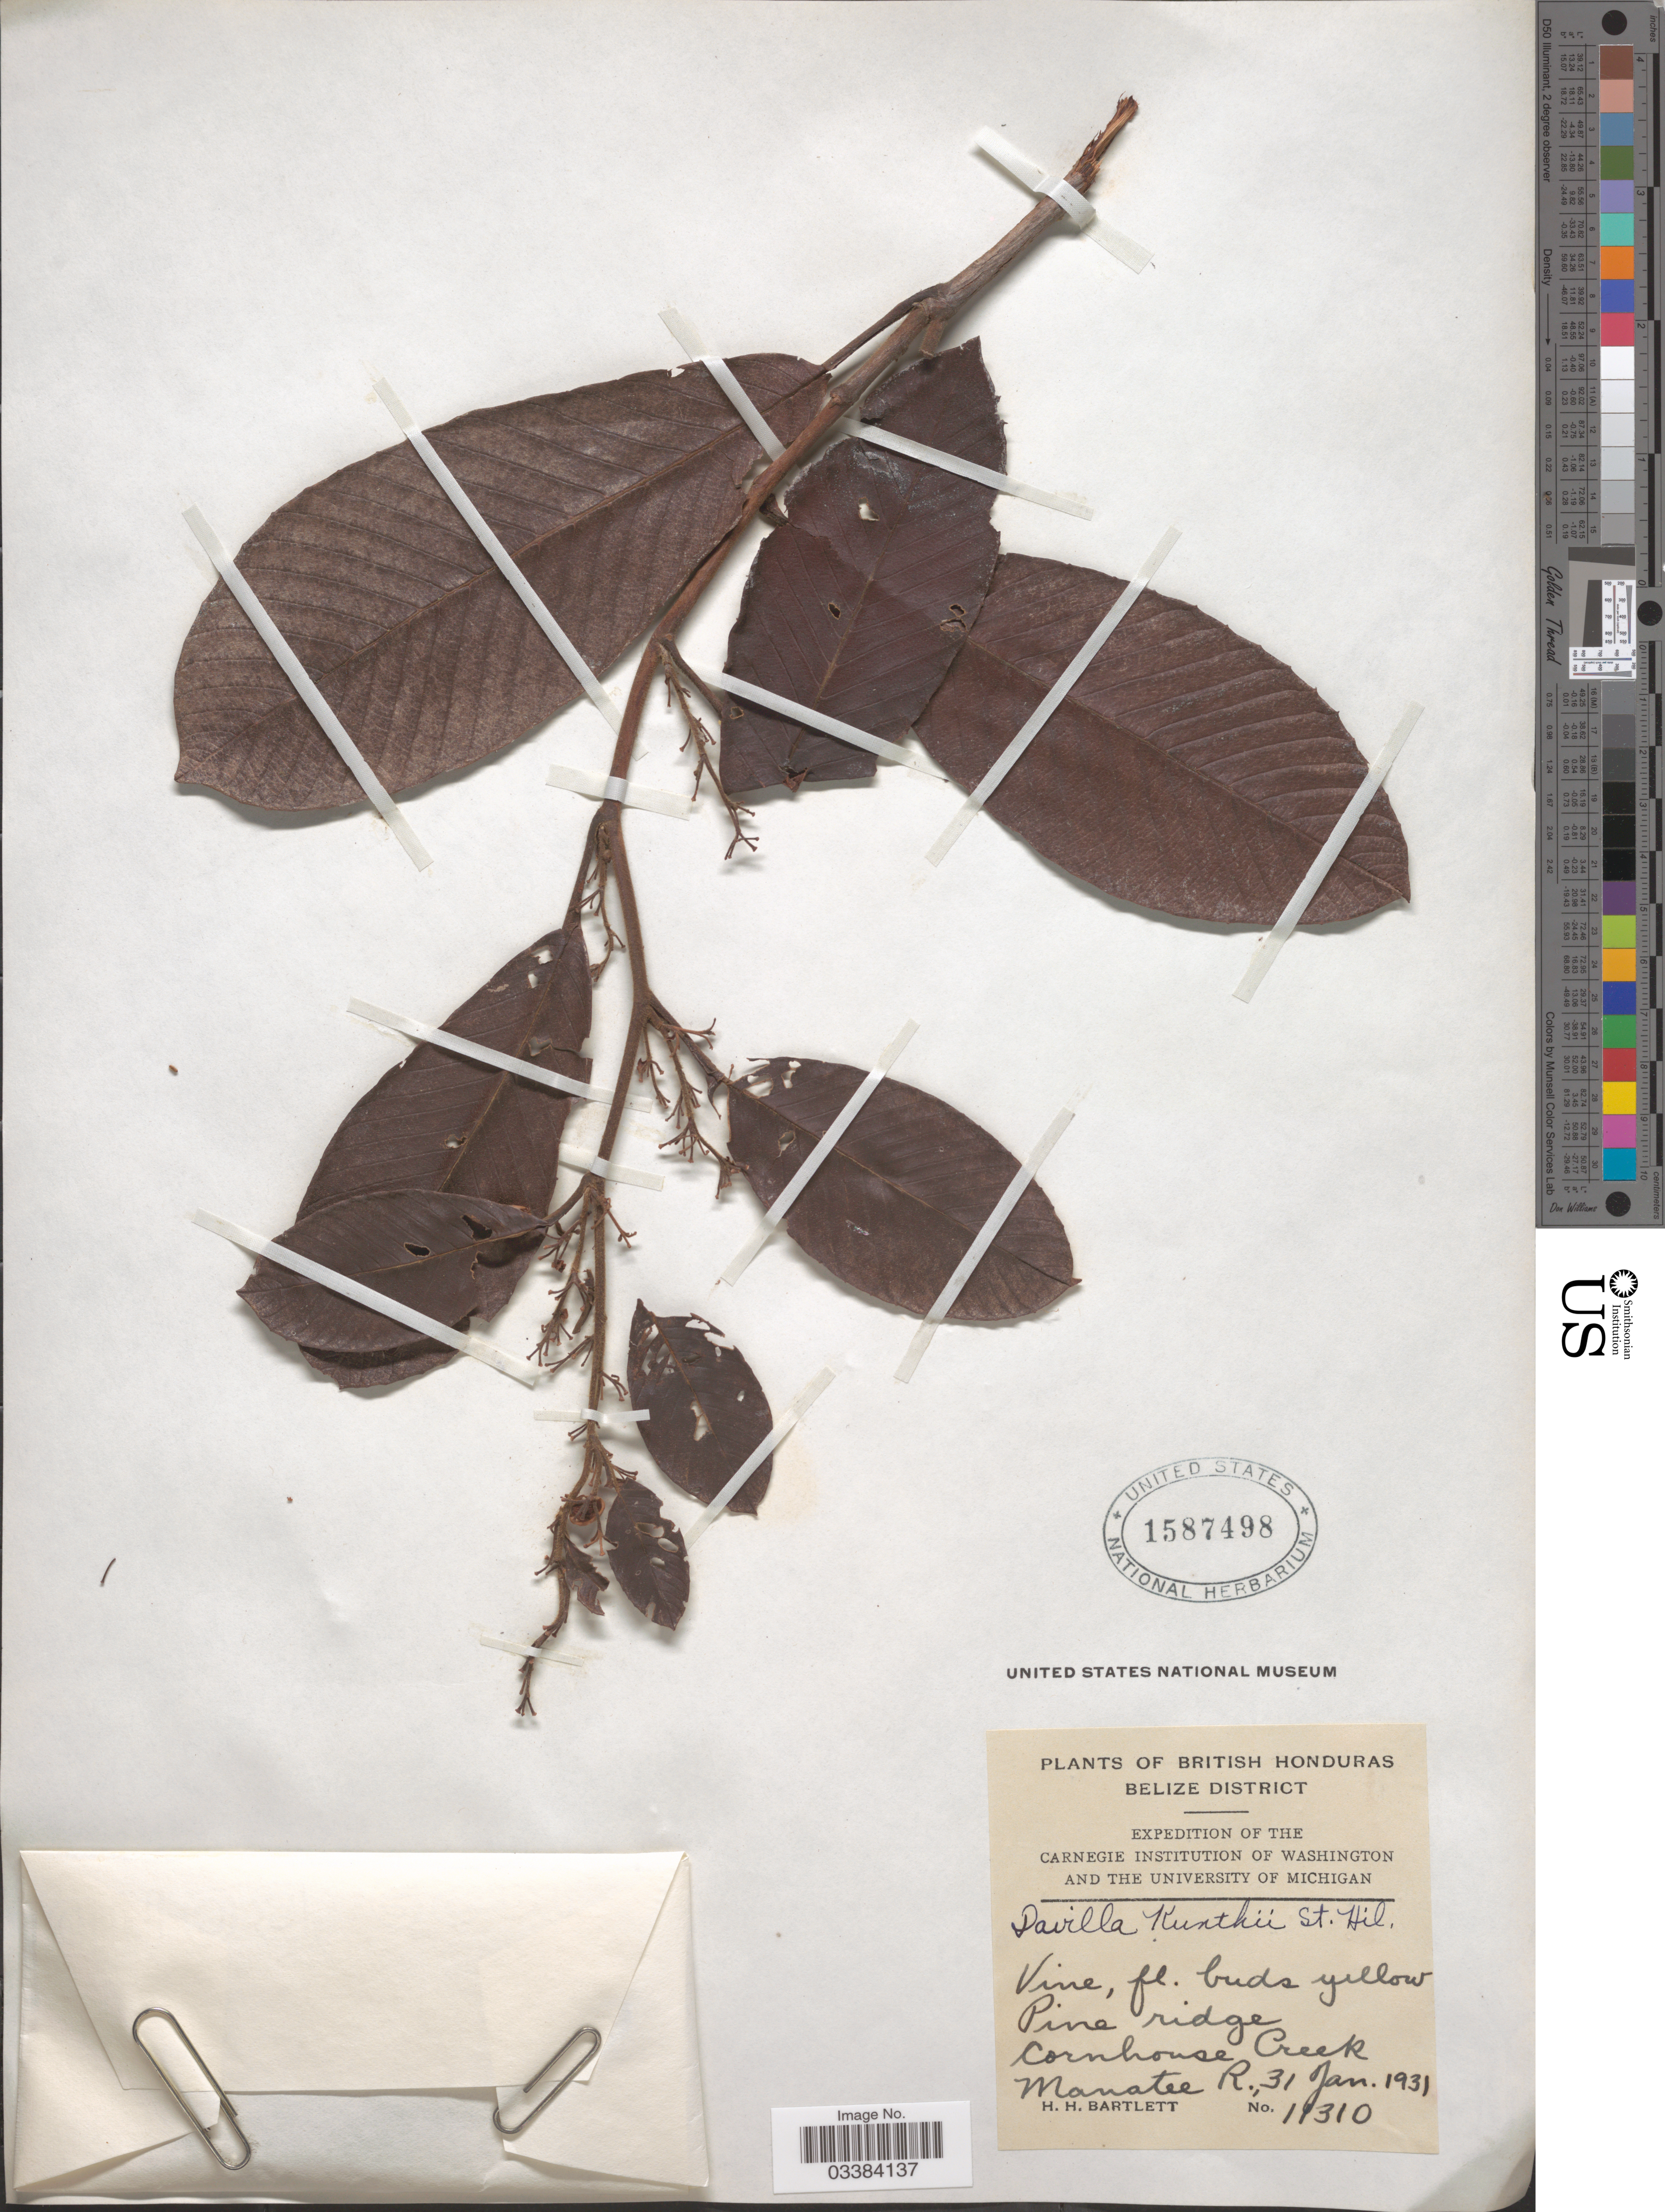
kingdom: Plantae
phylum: Tracheophyta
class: Magnoliopsida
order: Dilleniales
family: Dilleniaceae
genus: Davilla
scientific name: Davilla kunthii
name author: A. St.-Hil.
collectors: H. H. Bartlett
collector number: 11310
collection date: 1931-01-31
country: Belize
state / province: Belize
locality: British Honduras. Belize District. Pine ridge. Cornhouse Creek. Manatee R.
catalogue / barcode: US 1587498